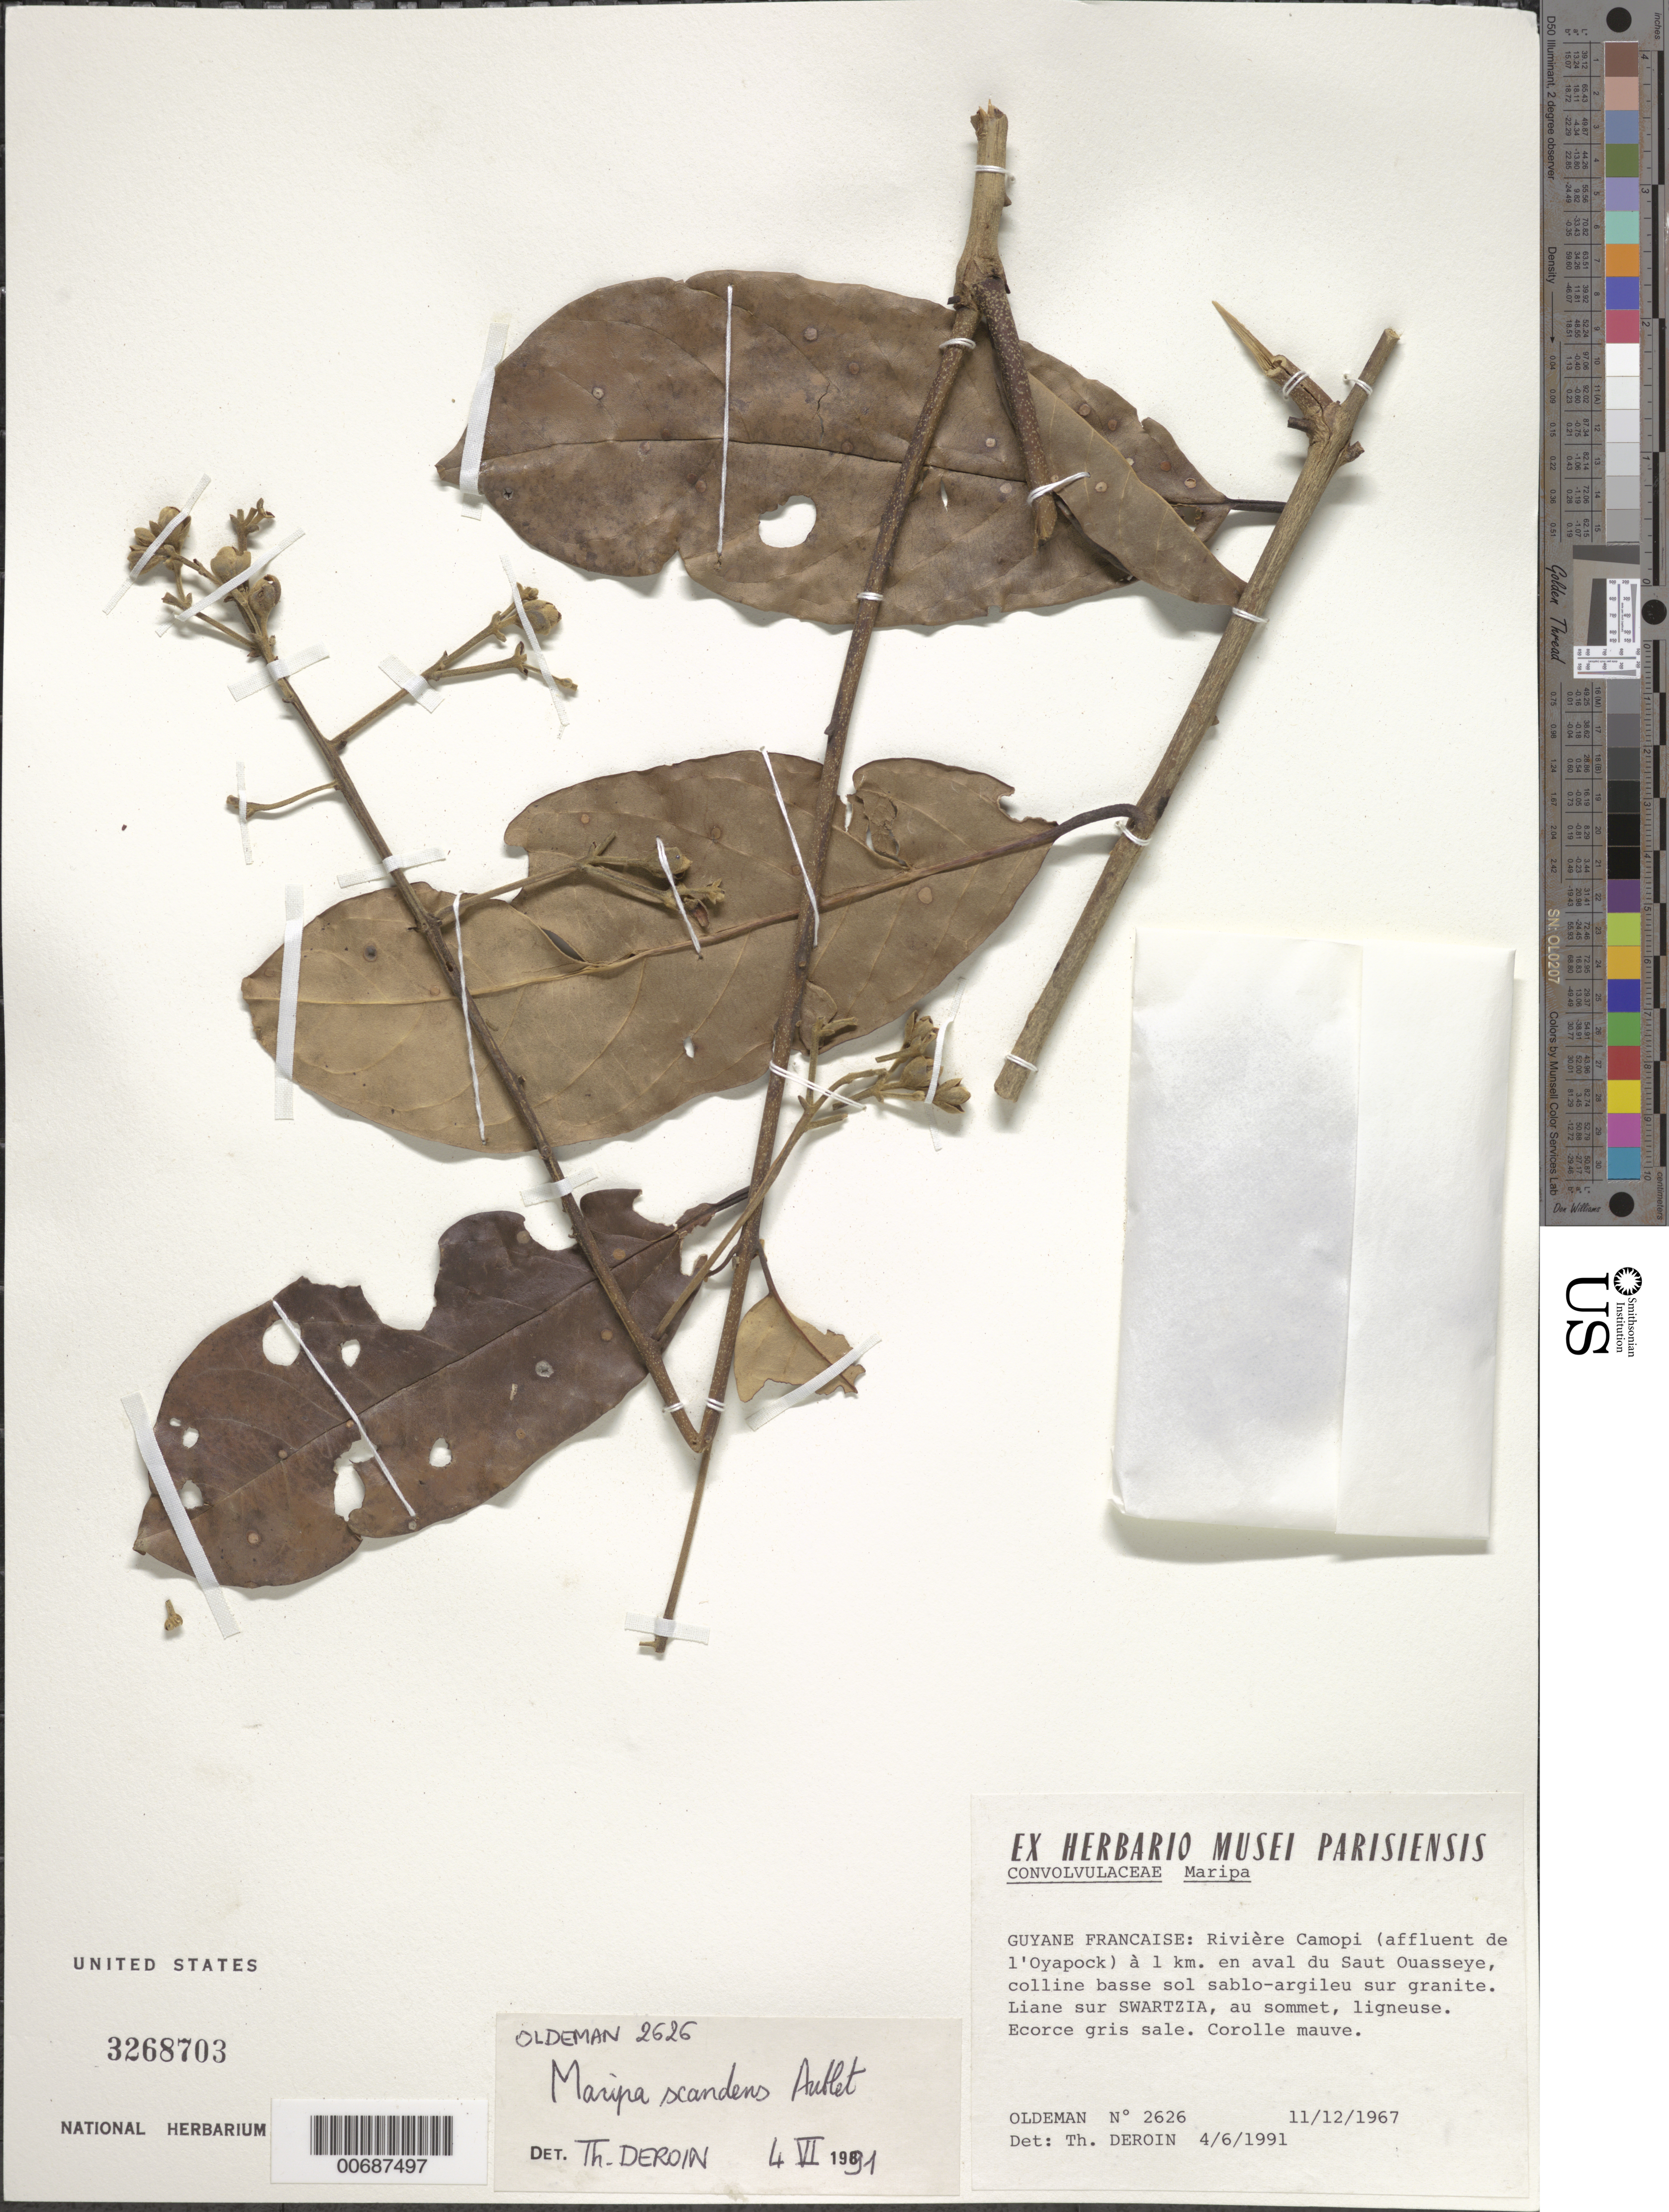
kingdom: Plantae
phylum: Tracheophyta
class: Magnoliopsida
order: Solanales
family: Convolvulaceae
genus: Maripa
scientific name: Maripa scandens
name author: Aubl.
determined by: Deroin, T.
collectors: R. Oldeman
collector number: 2626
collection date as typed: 11-Dec-67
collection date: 1967-12-11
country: French Guiana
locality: Riviére Camopi, (affluent de l'Oyapock) au 1km en aval du Saut Wasseï (Ouasseye), Upper Oyapock Basin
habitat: Colline basse sol sablo-argileux sur granite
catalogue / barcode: US 3268703